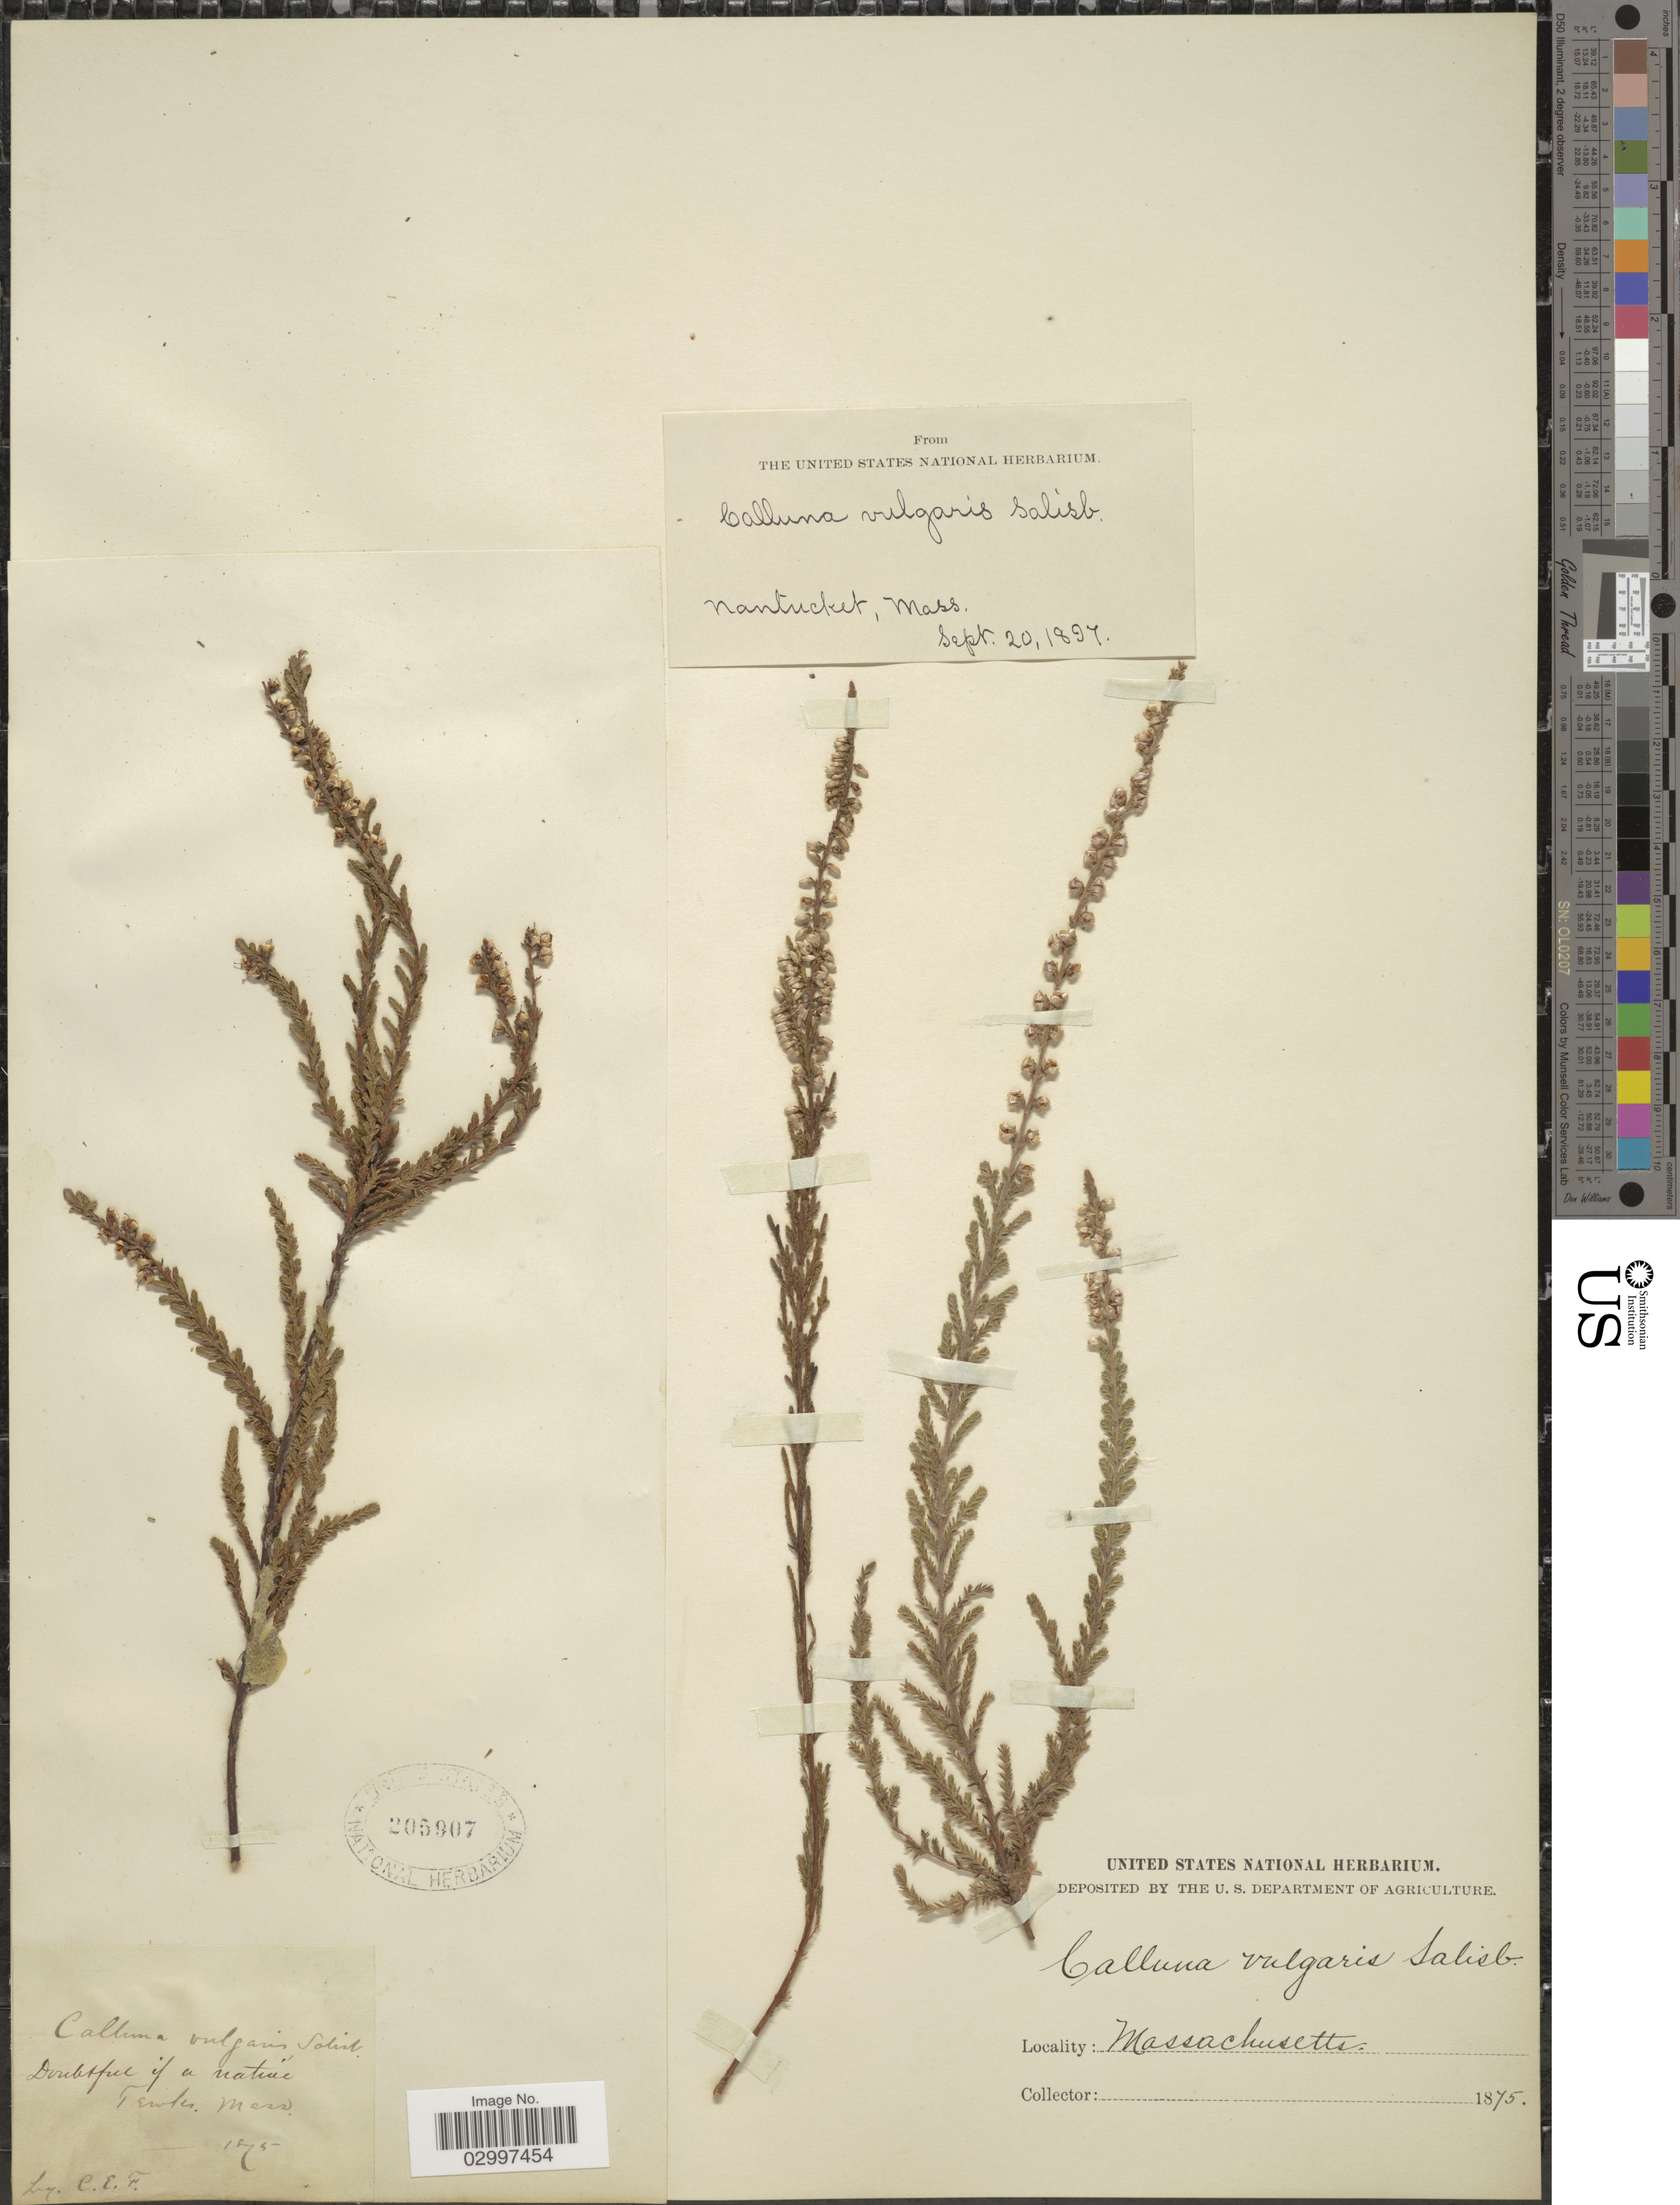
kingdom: Plantae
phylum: Tracheophyta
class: Magnoliopsida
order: Ericales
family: Ericaceae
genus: Calluna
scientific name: Calluna vulgaris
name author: (L.) Hull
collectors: C. E. F.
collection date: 1875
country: United States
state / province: Massachusetts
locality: Tewks.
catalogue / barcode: US 205907